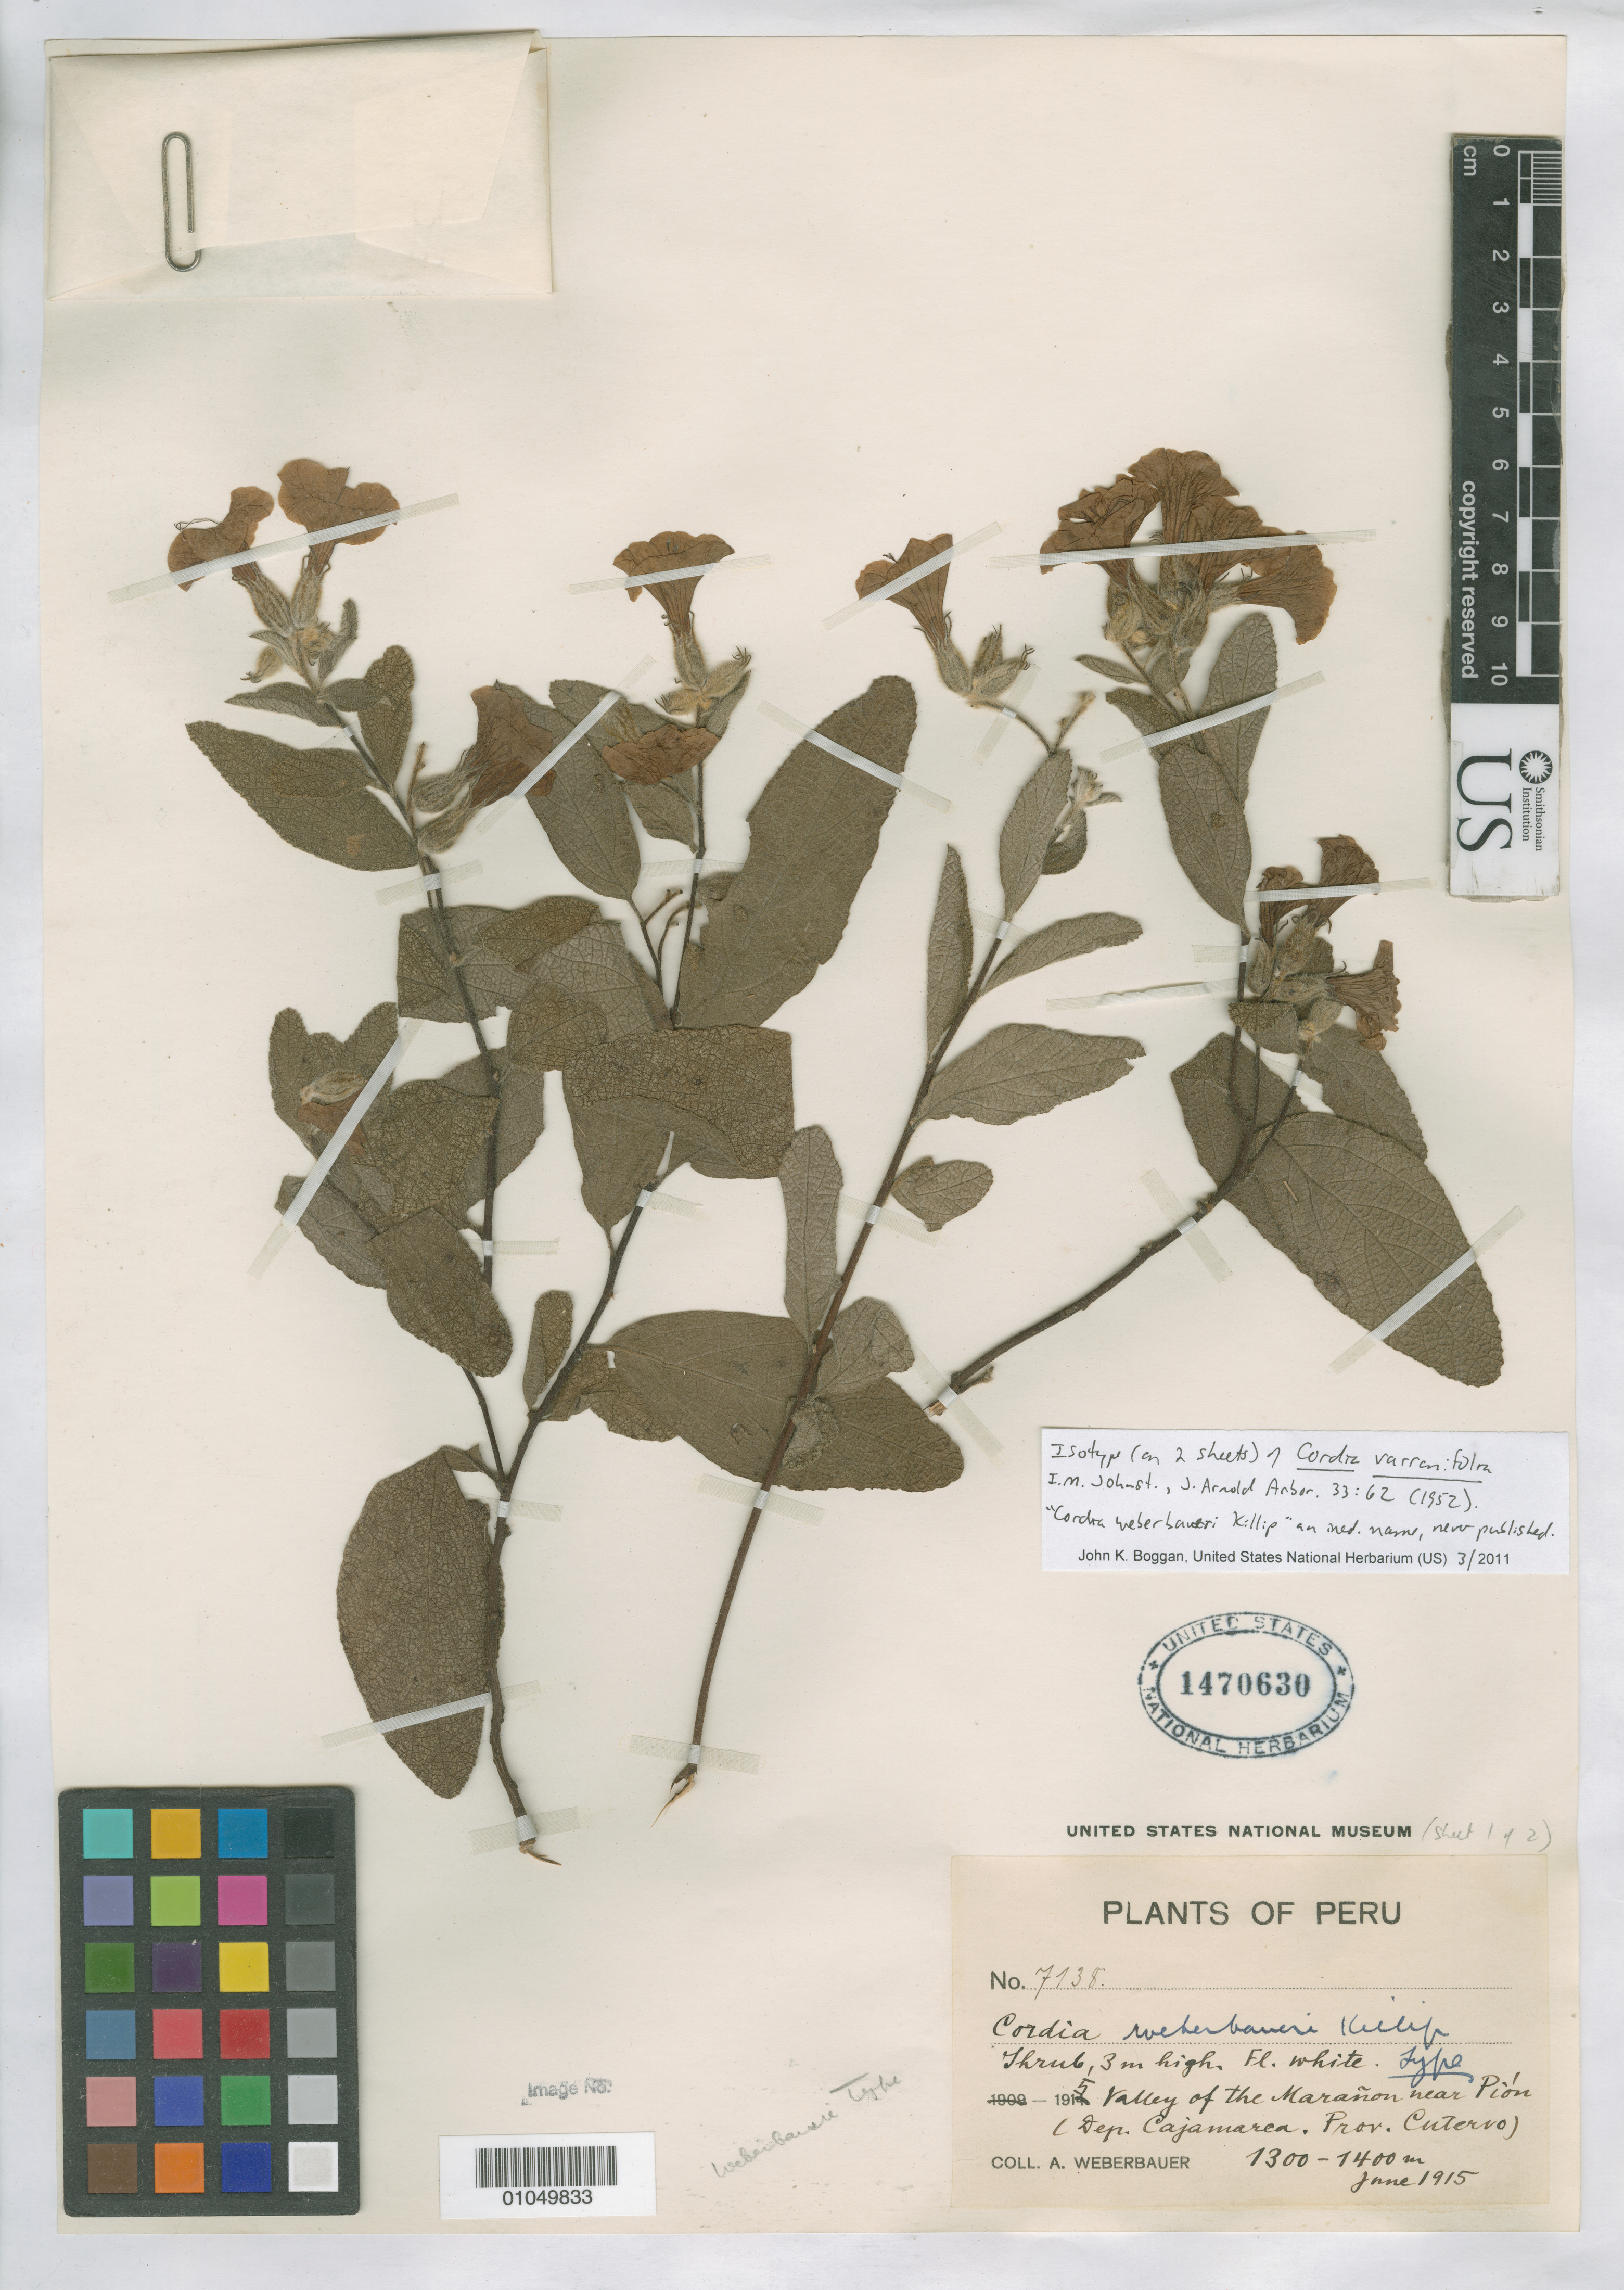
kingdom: Plantae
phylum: Tracheophyta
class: Magnoliopsida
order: Boraginales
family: Cordiaceae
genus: Cordia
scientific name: Cordia varronifolia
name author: I.M. Johnst.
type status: Isotype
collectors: A. Weberbauer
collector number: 7138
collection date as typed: Jun 1915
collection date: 1915-06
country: Peru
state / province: Cajamarca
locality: Valley of the Marañon near Pión (Dep. Cajamarca, Prov. Cutervo).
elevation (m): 1300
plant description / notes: Annotated by Killip as type of "Cordia weberbaueri Killip" [ined. name, never published].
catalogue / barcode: US 1470630